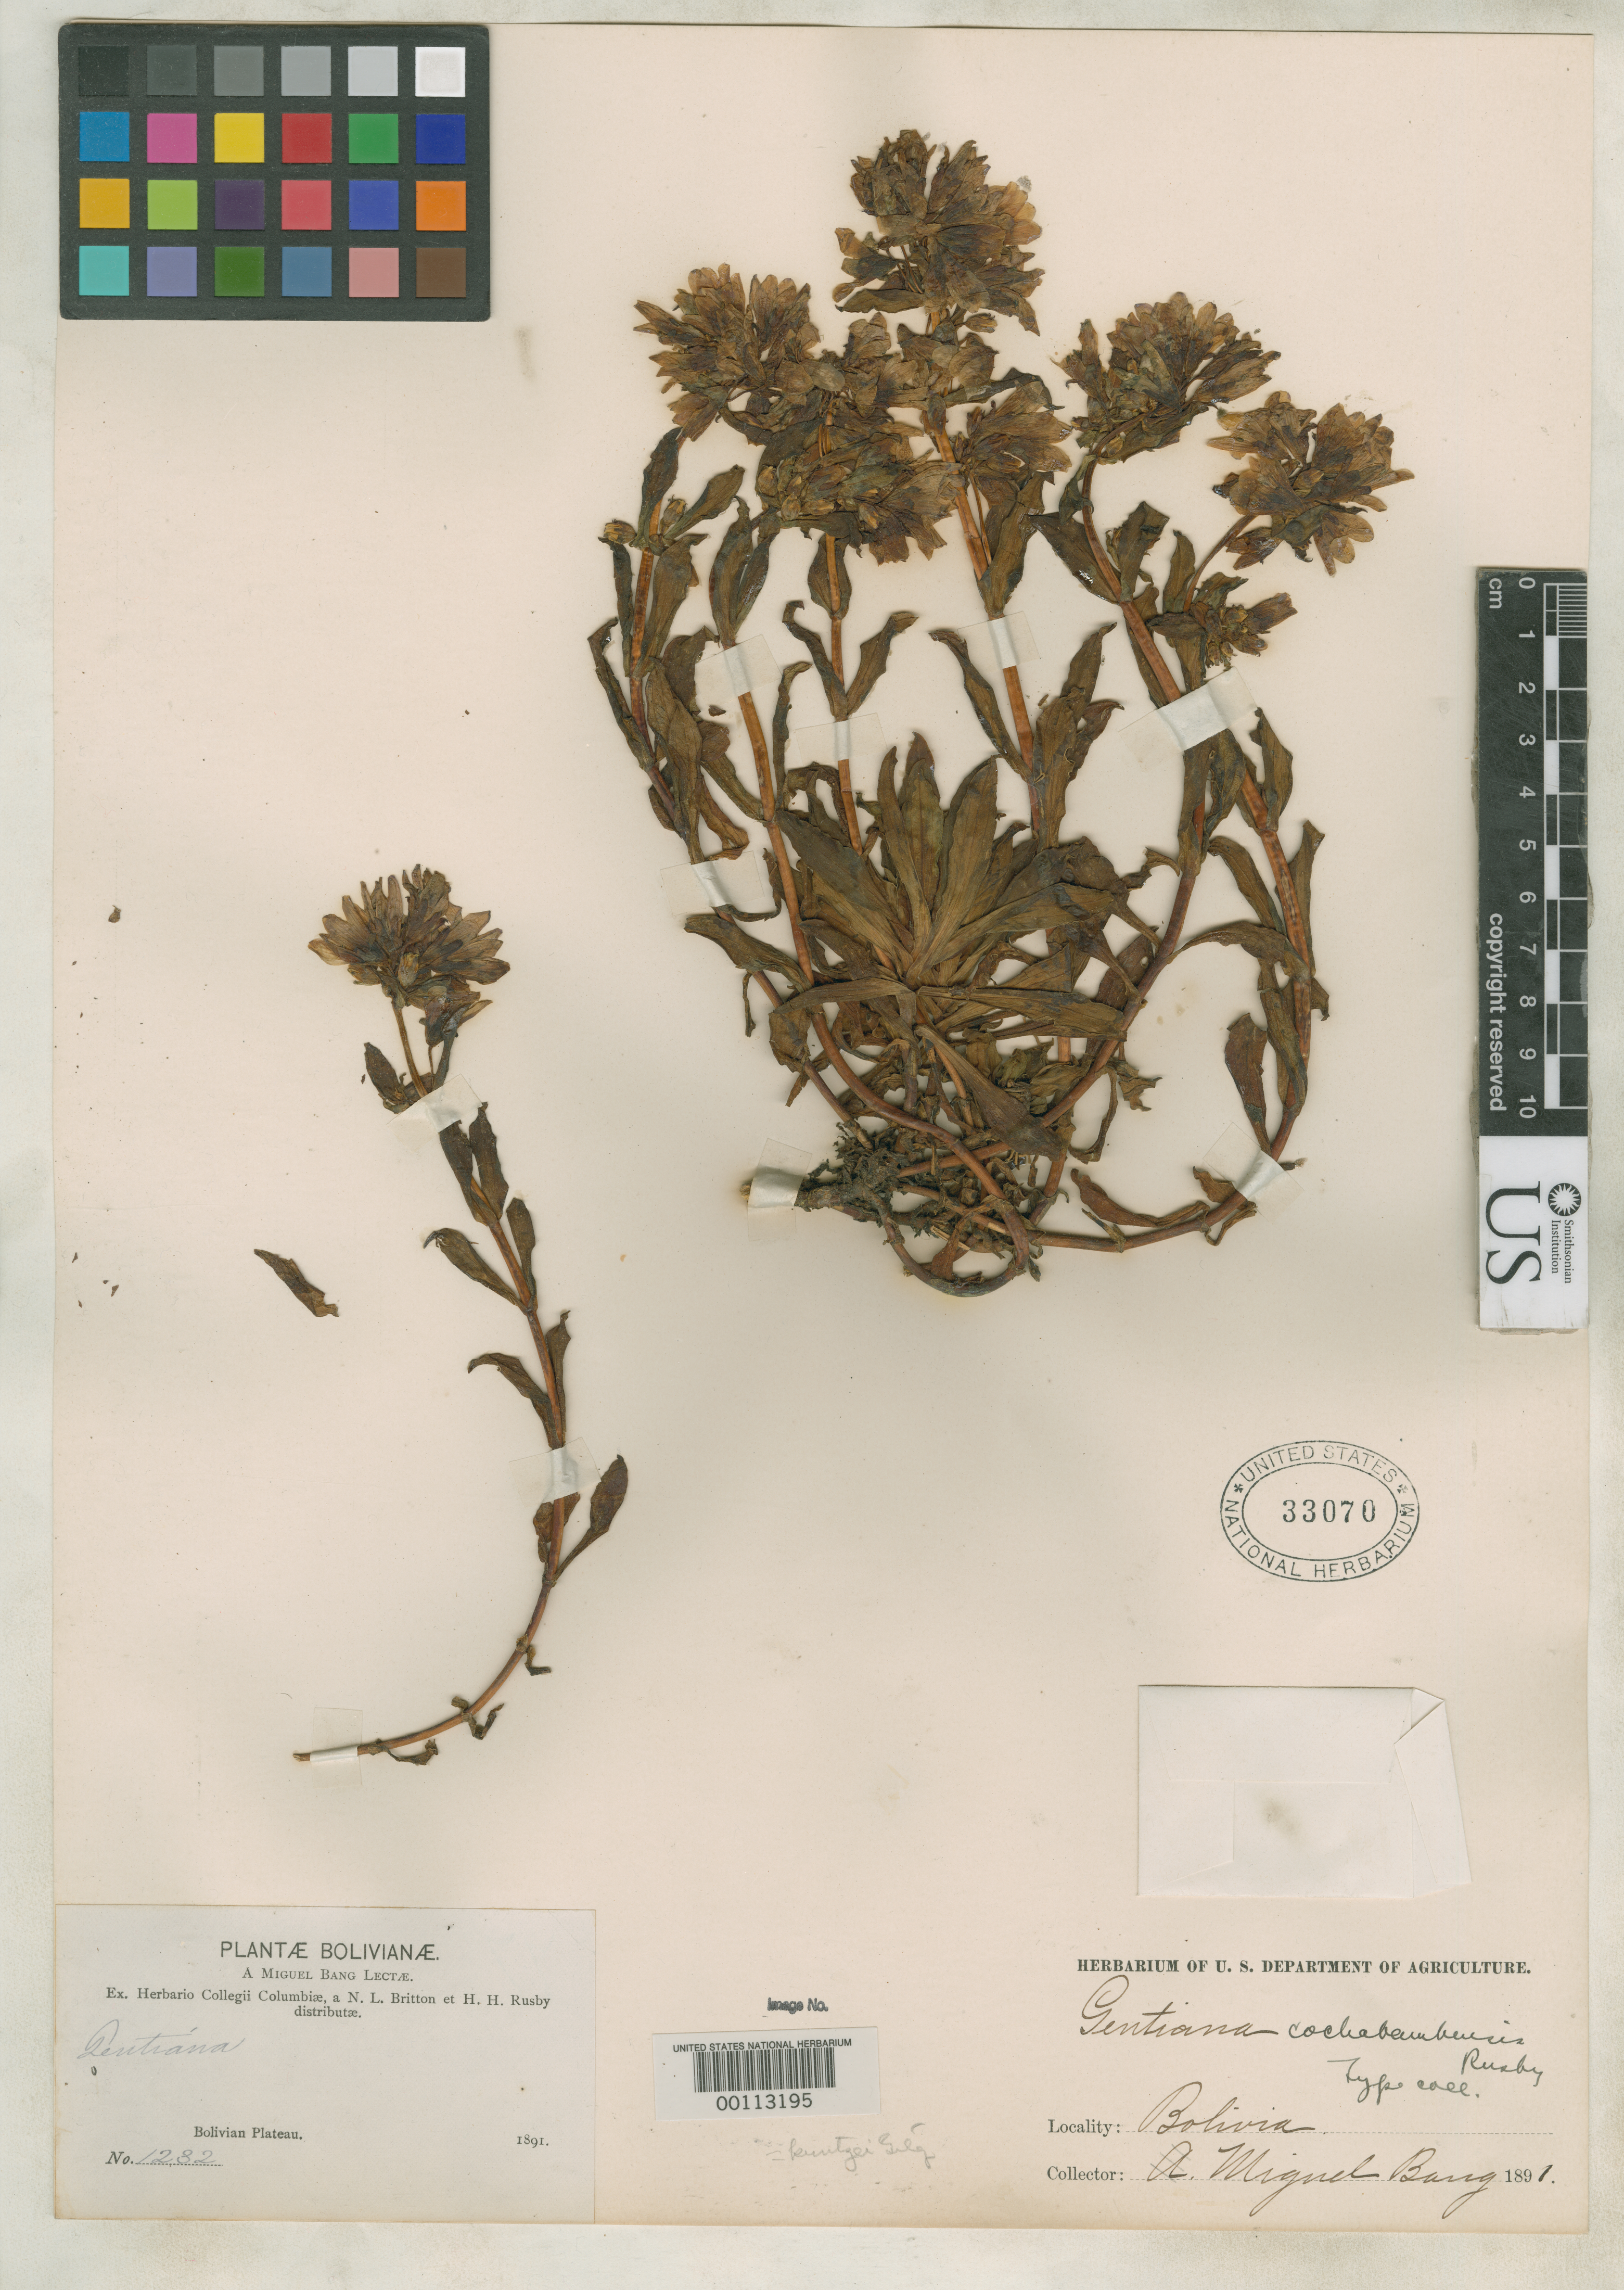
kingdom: Plantae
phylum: Tracheophyta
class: Magnoliopsida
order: Gentianales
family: Gentianaceae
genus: Gentiana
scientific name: Gentiana cochabambensis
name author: Rusby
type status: Isotype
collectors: M. Bang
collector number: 1232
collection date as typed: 1891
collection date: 1891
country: Bolivia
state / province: Cochabamba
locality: Espirito Santo.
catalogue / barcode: US 33070